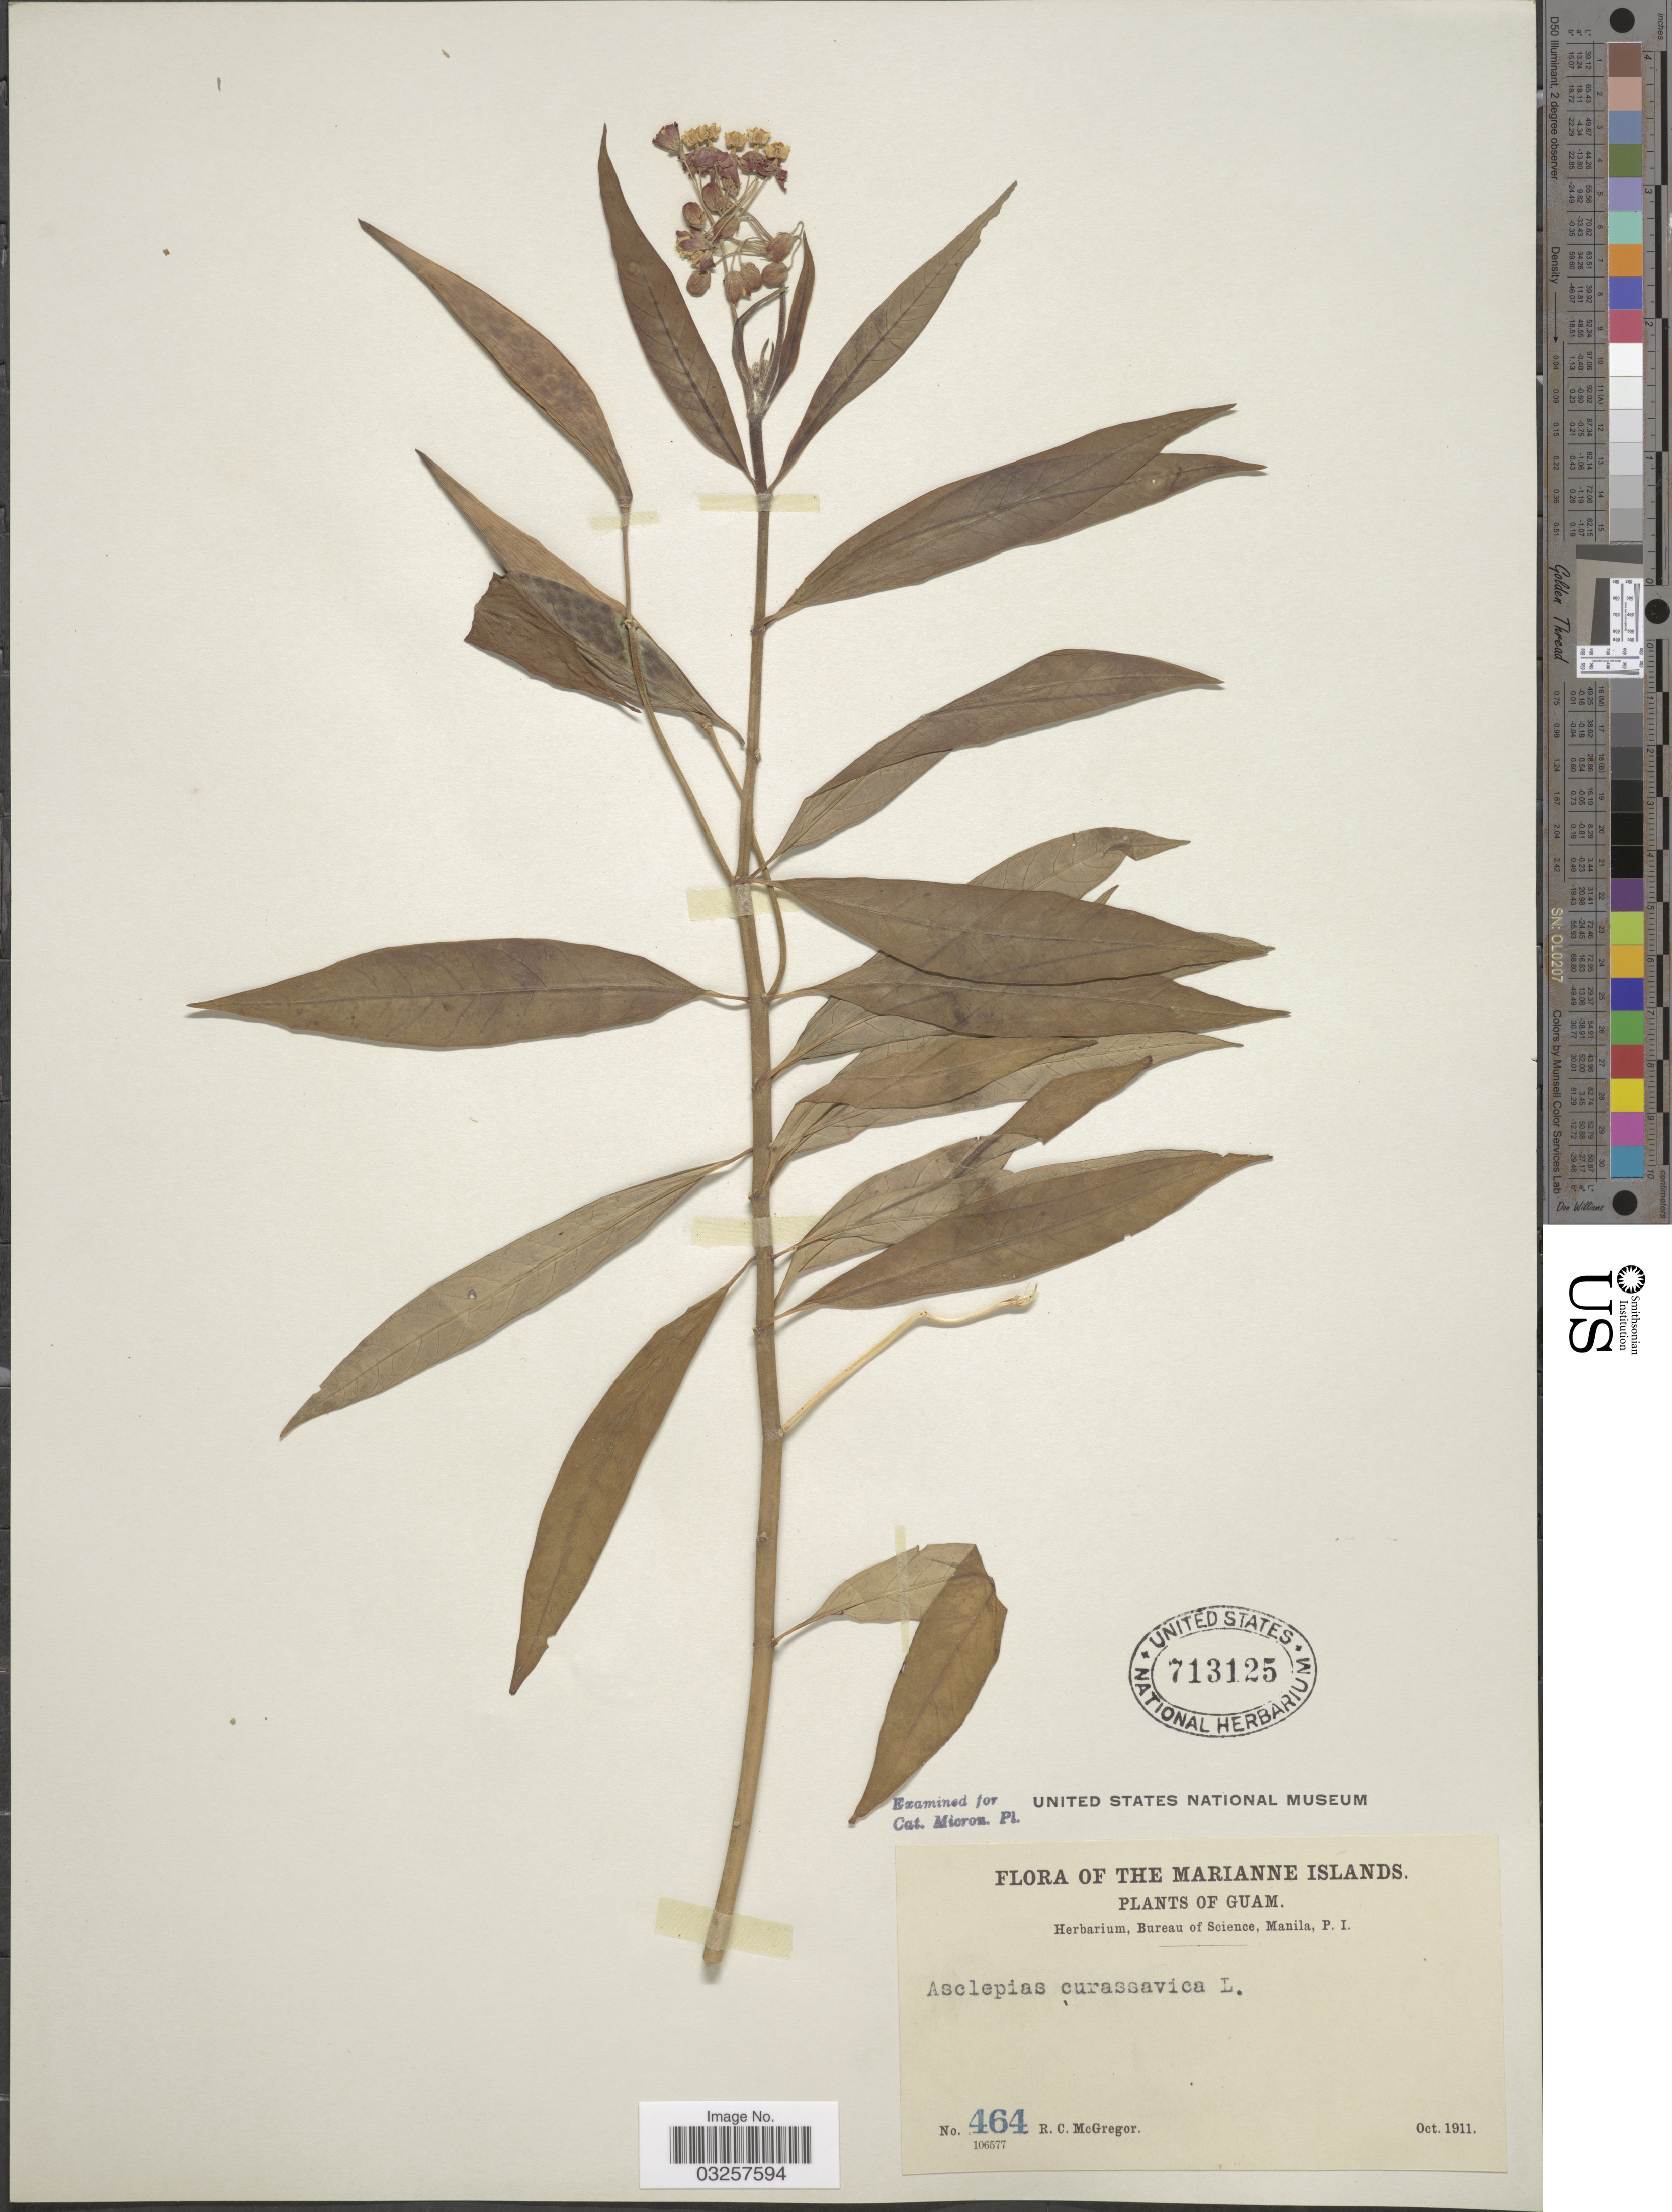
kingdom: Plantae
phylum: Tracheophyta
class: Magnoliopsida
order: Gentianales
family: Apocynaceae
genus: Asclepias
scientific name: Asclepias curassavica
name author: L.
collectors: R. C. McGregor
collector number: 464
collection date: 1911-10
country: Guam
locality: Marianne Islands.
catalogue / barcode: US 713125